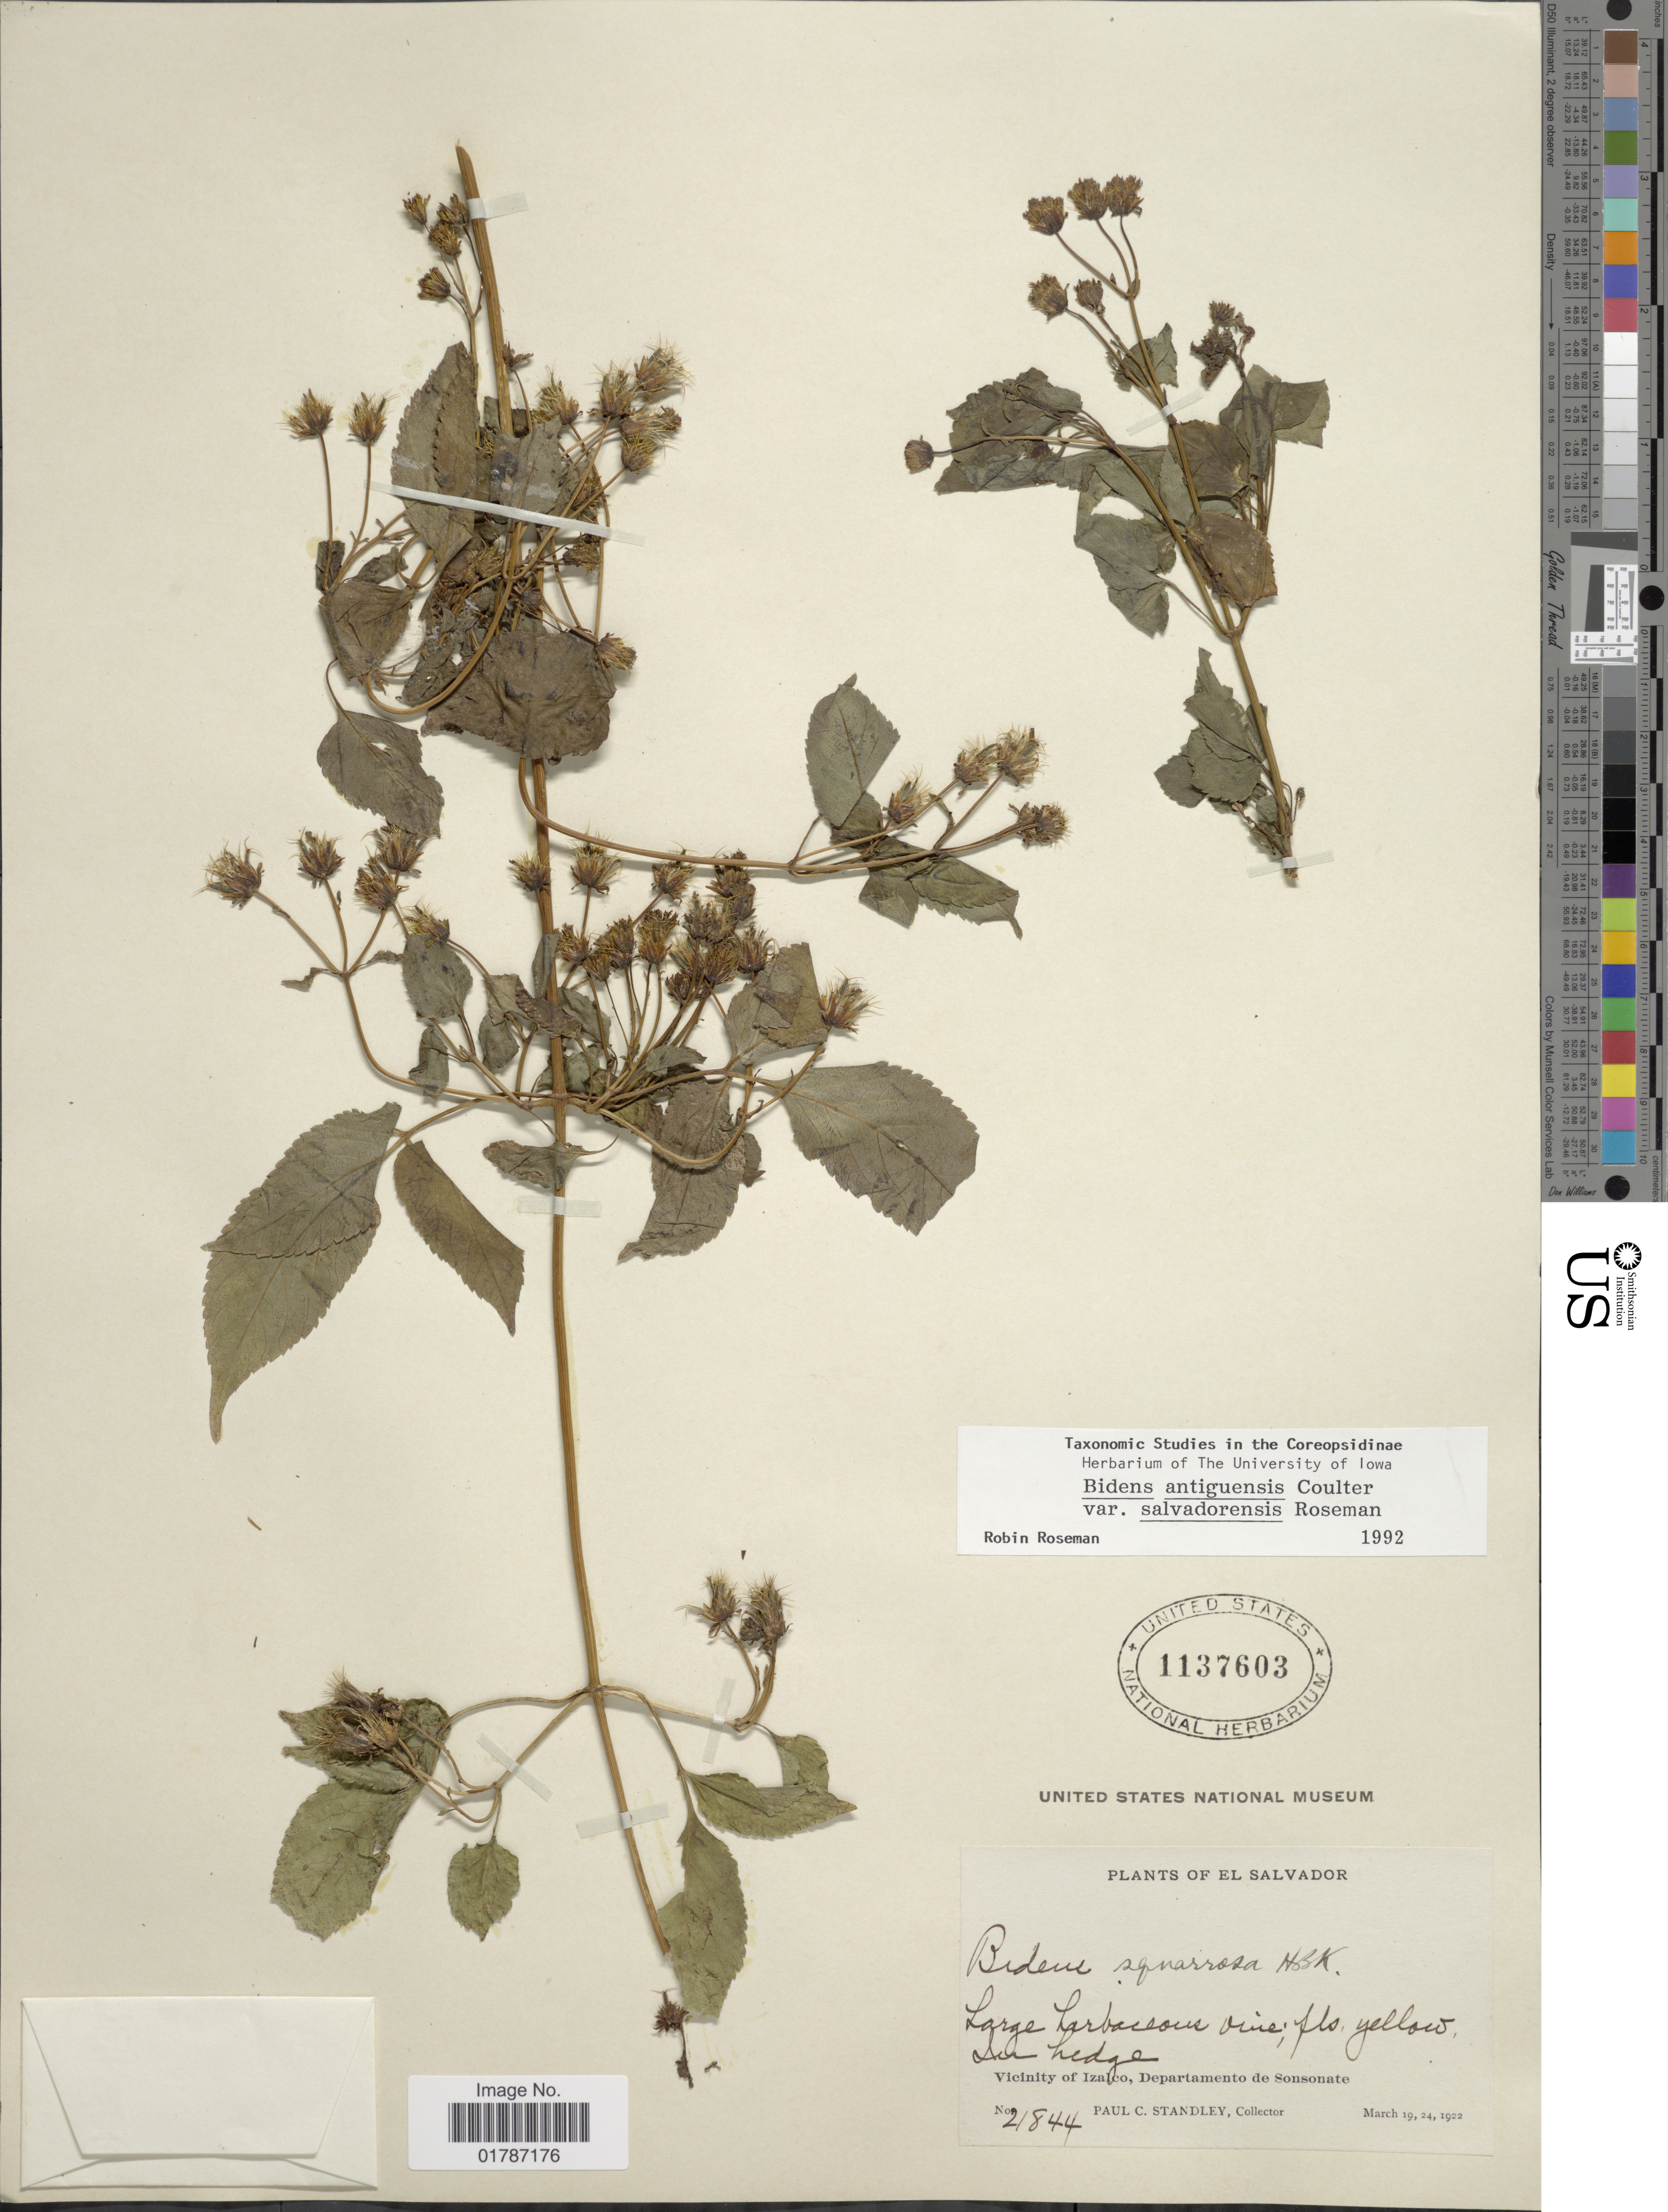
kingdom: Plantae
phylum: Tracheophyta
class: Magnoliopsida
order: Asterales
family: Asteraceae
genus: Bidens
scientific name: Bidens antiguensis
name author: J.M. Coult.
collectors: P. C. Standley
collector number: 21844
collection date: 1922-03-19/1922-03-24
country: El Salvador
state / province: Sonsonate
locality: In hedge, Vicinity of Izalco, Departamento of Sonsonate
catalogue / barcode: US 1137603